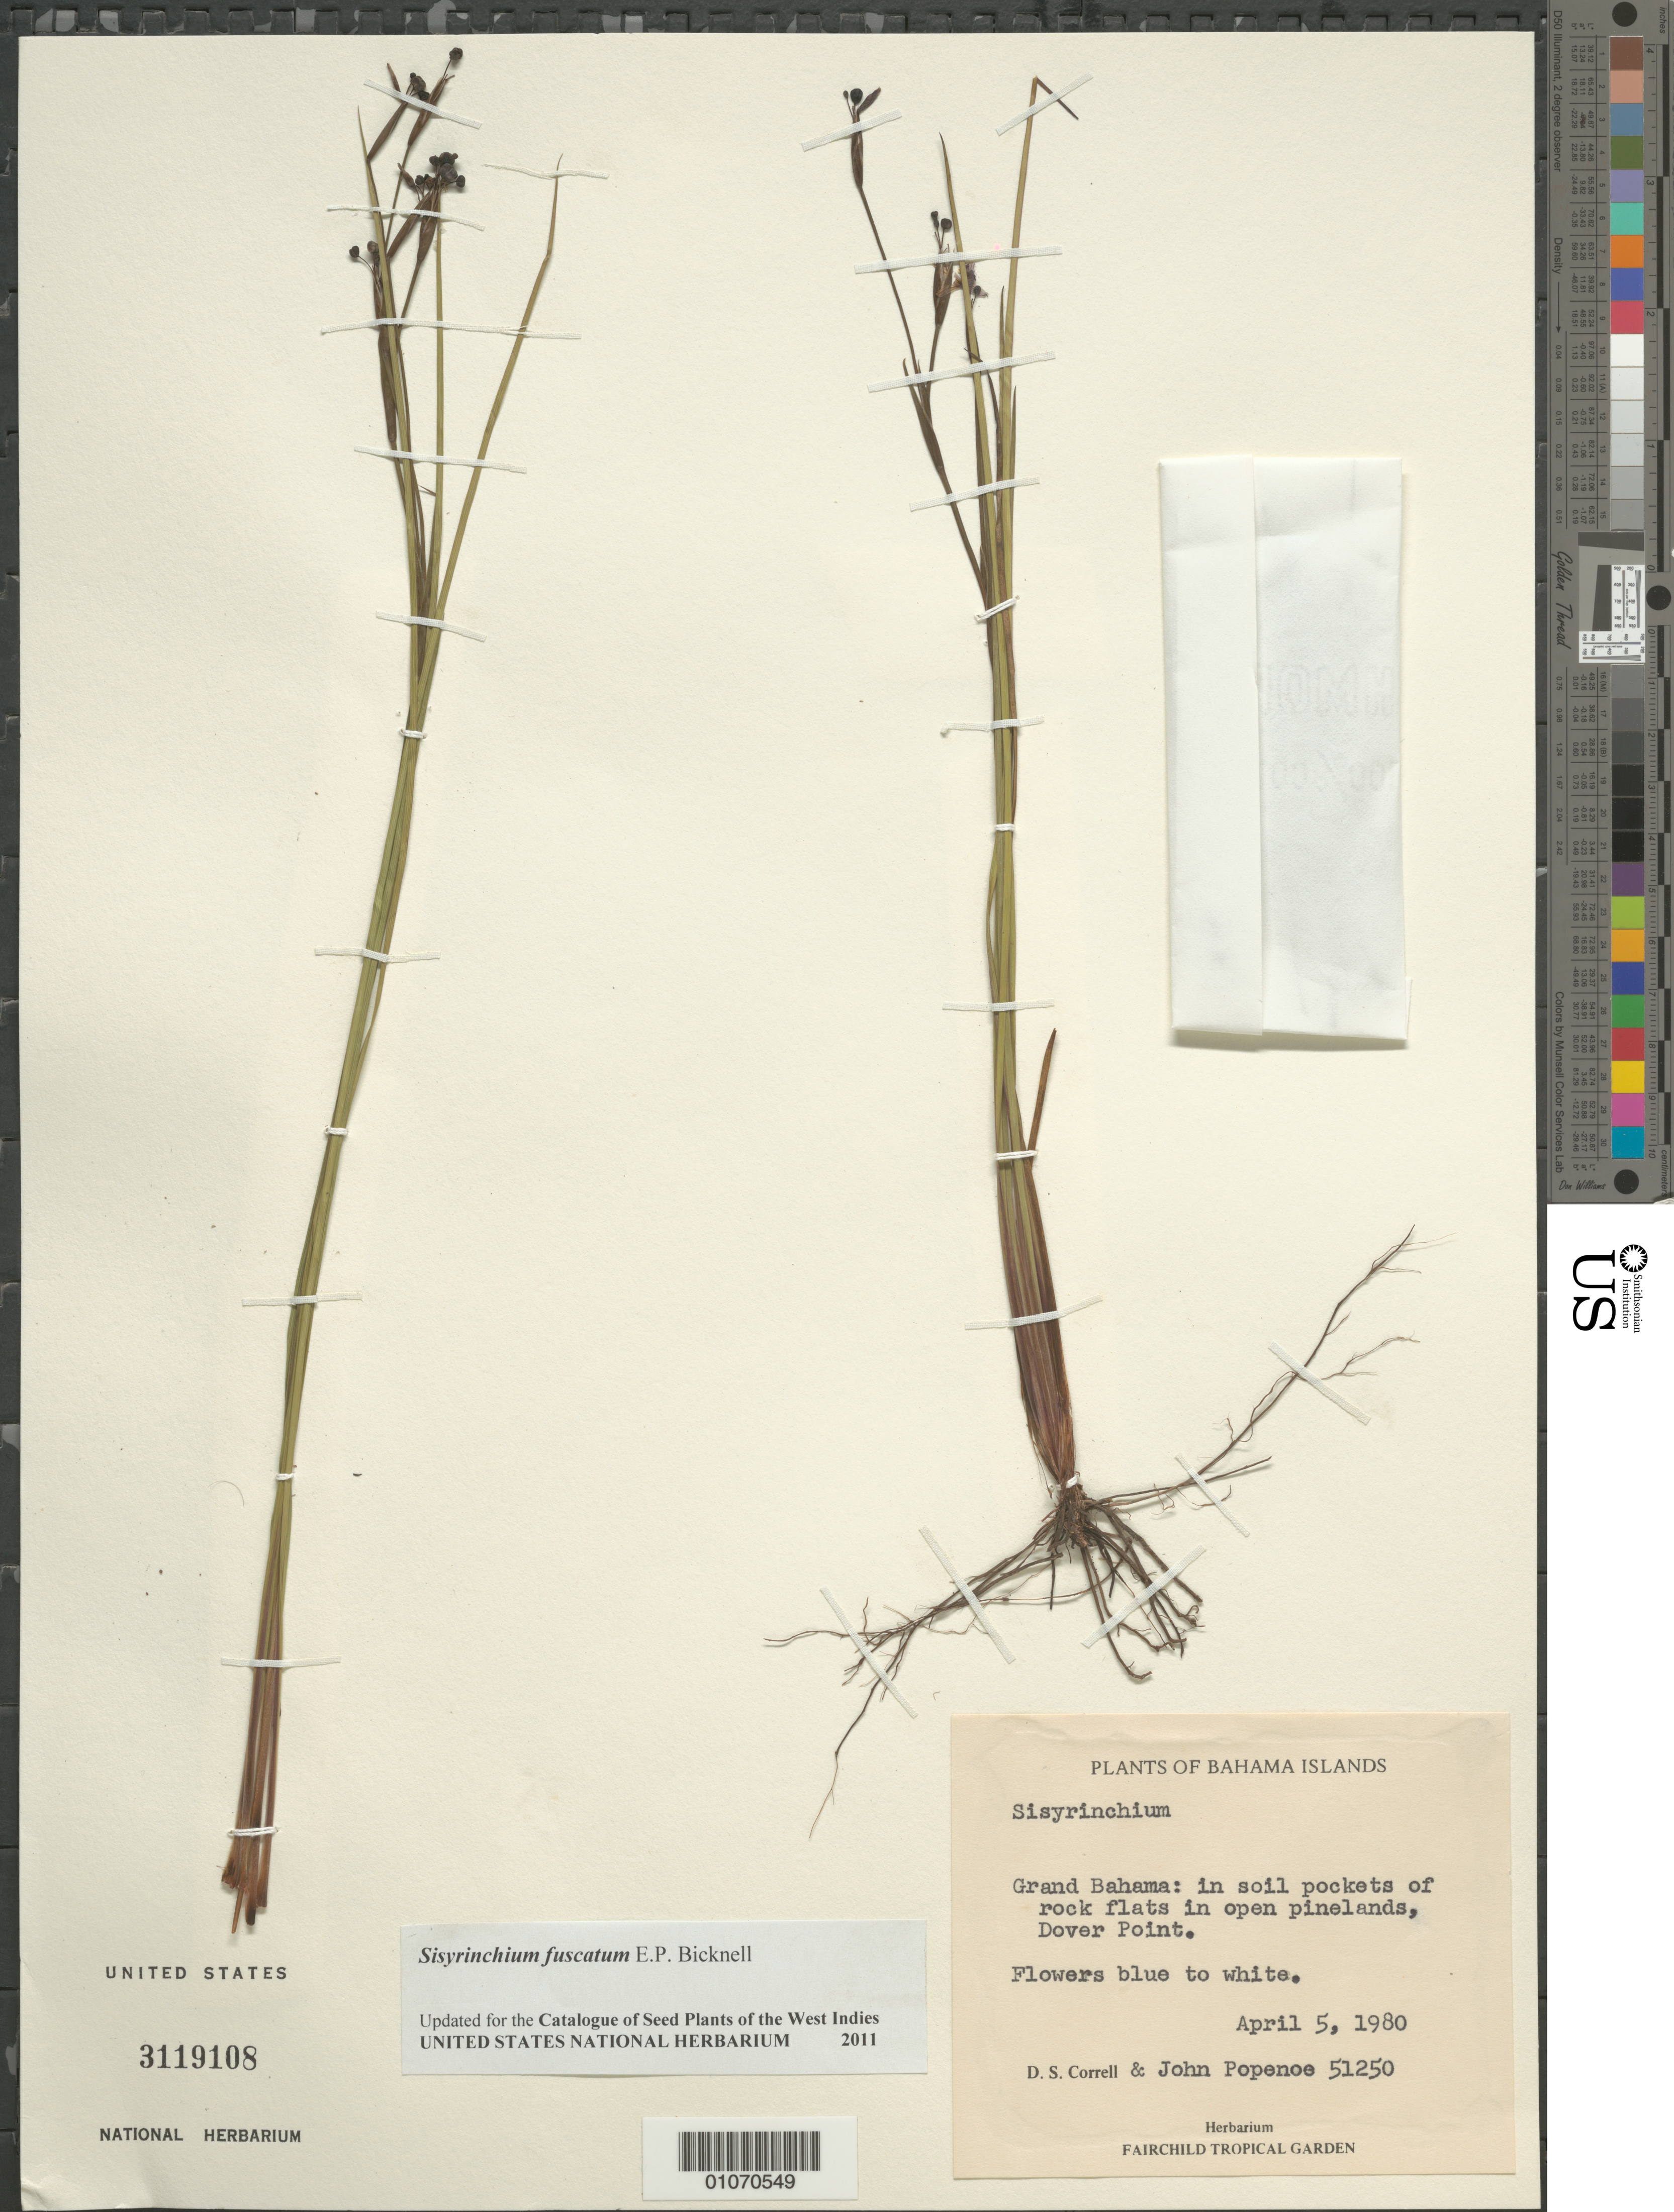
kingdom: Plantae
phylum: Tracheophyta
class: Liliopsida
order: Asparagales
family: Iridaceae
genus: Sisyrinchium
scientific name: Sisyrinchium fuscatum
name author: E.P. Bicknell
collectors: D. S. Correll & J. Popenoe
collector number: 51250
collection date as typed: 05 Apr 1980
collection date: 1980-04-05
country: Bahamas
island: Grand Bahama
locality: Dover Point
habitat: In soil pockets of rock flats in open pinelands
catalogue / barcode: US 3119108